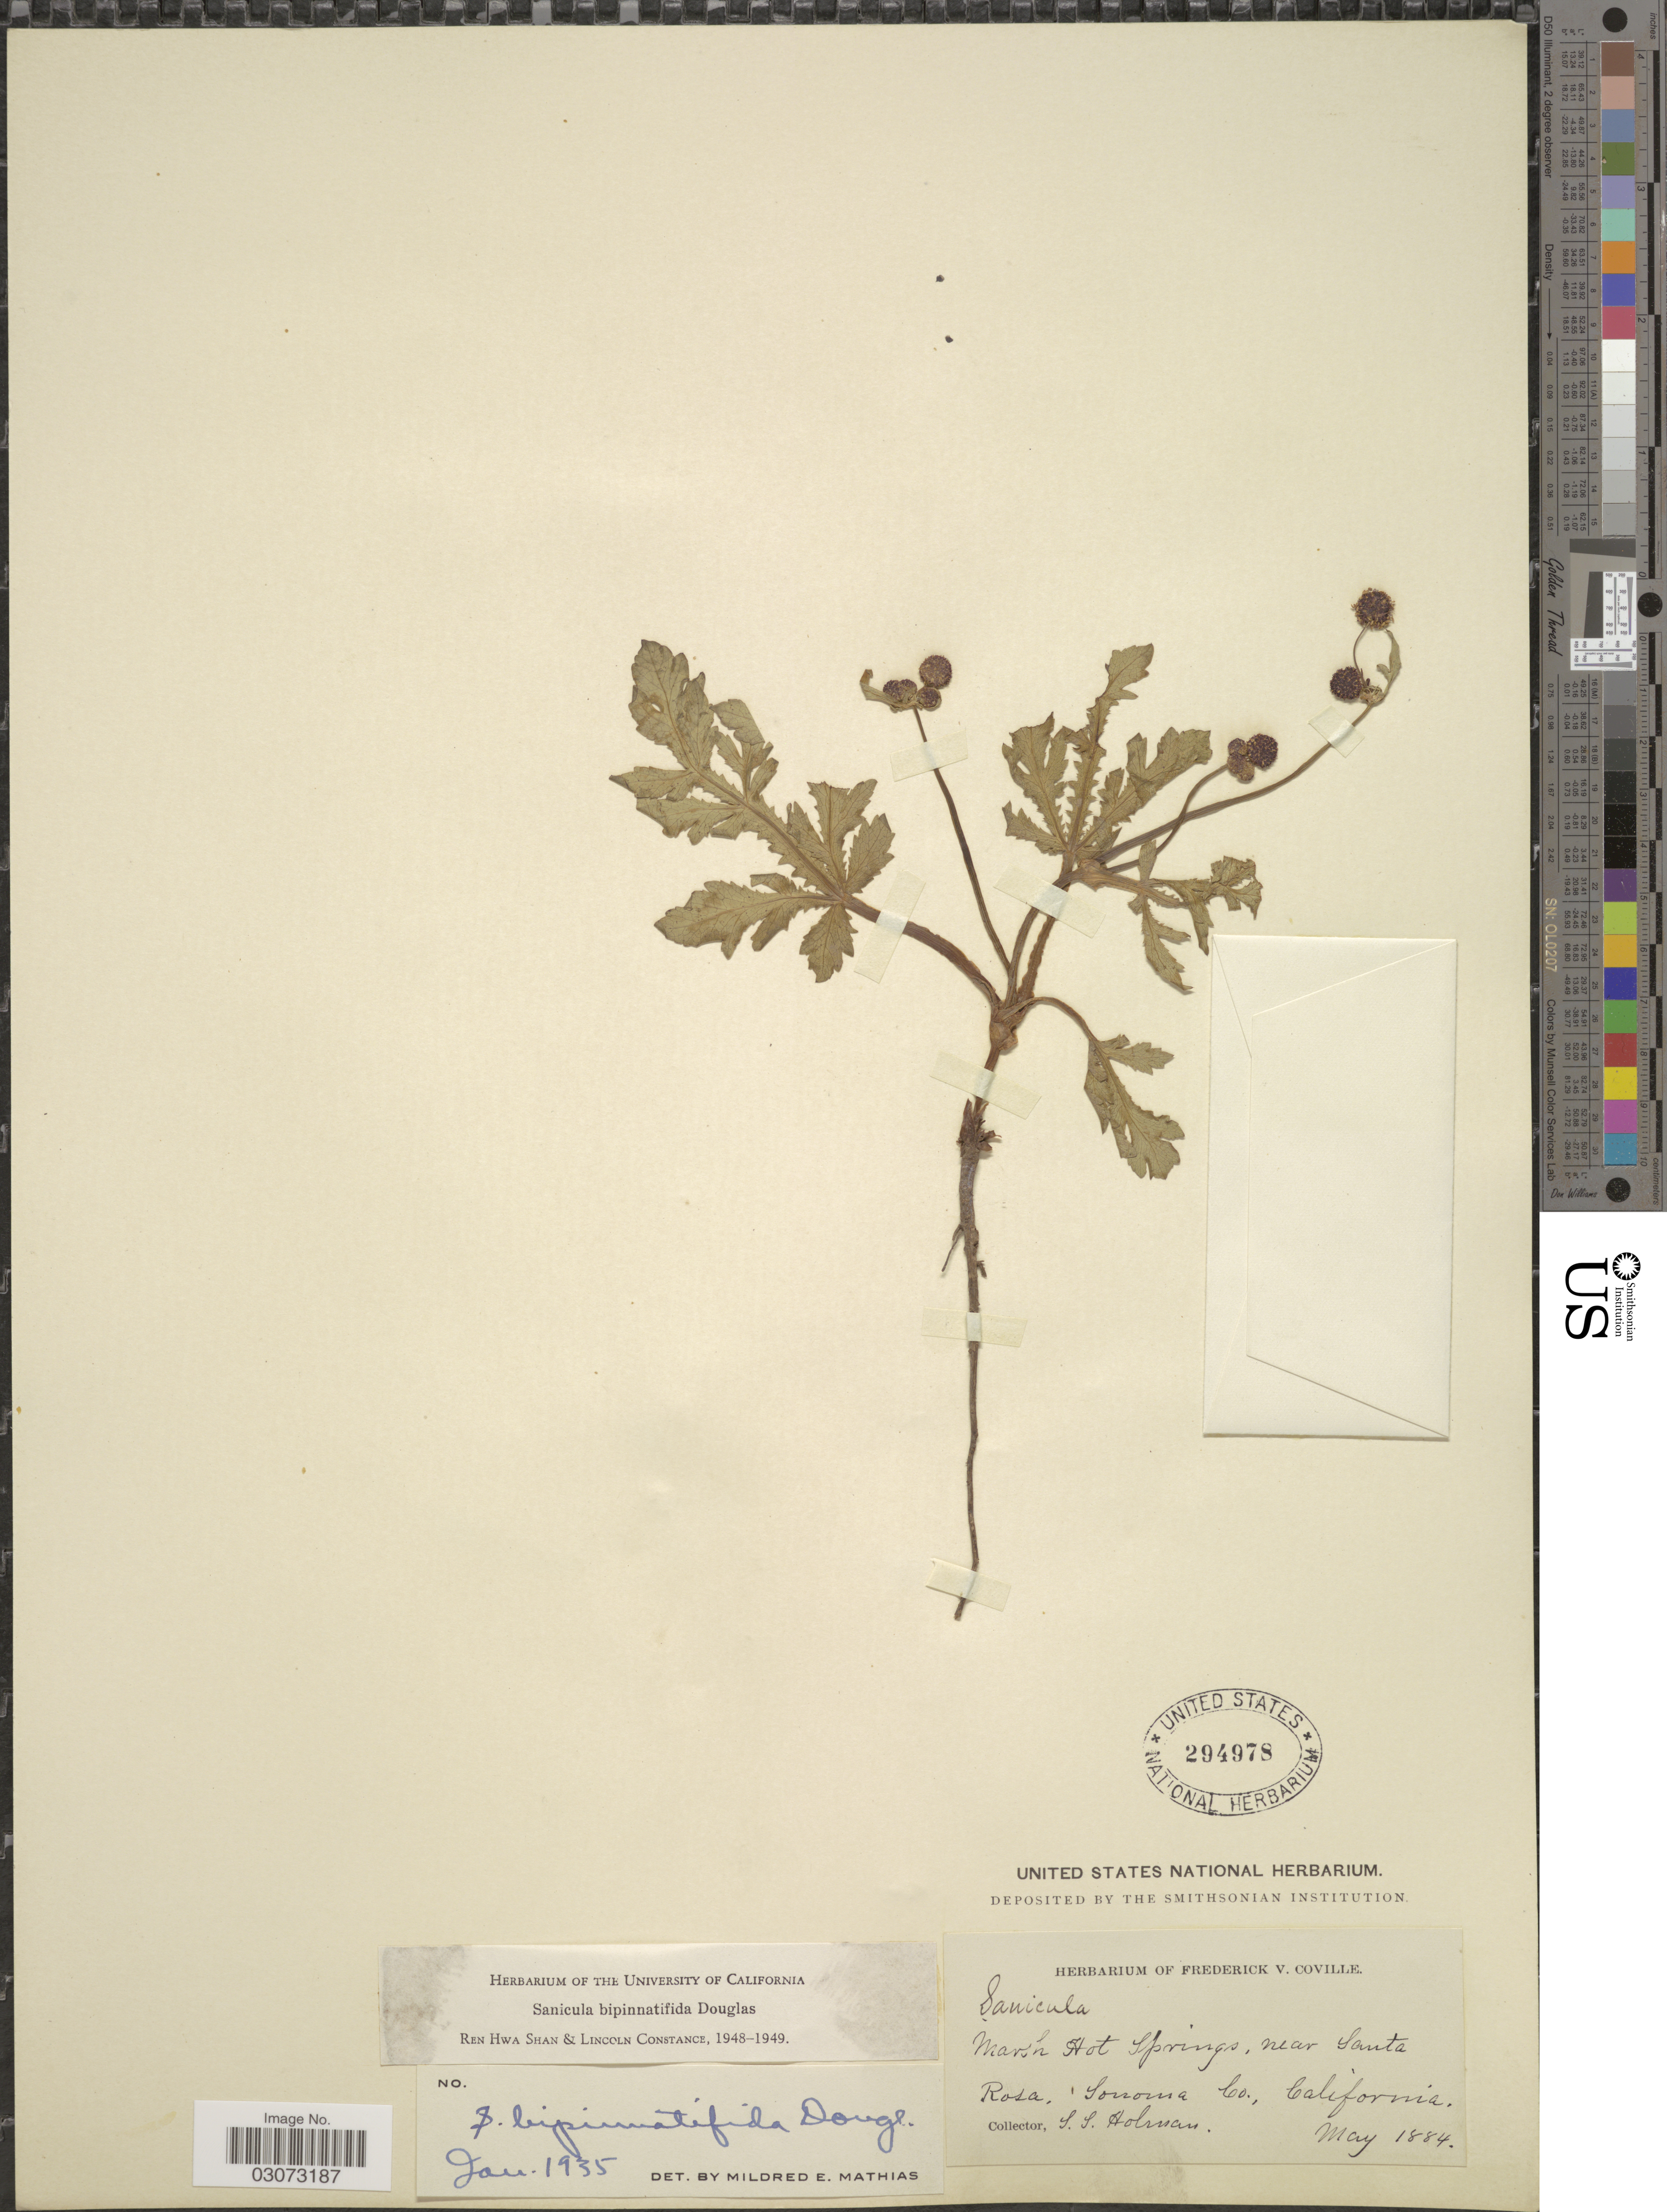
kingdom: Plantae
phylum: Tracheophyta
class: Magnoliopsida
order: Apiales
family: Apiaceae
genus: Sanicula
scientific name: Sanicula bipinnatifida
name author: Douglas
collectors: S. Holman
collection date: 1884-05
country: United States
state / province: California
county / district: Sonoma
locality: Marsh Hot Springs, near Santa Rosa, Sonoma Co.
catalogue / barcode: US 294978